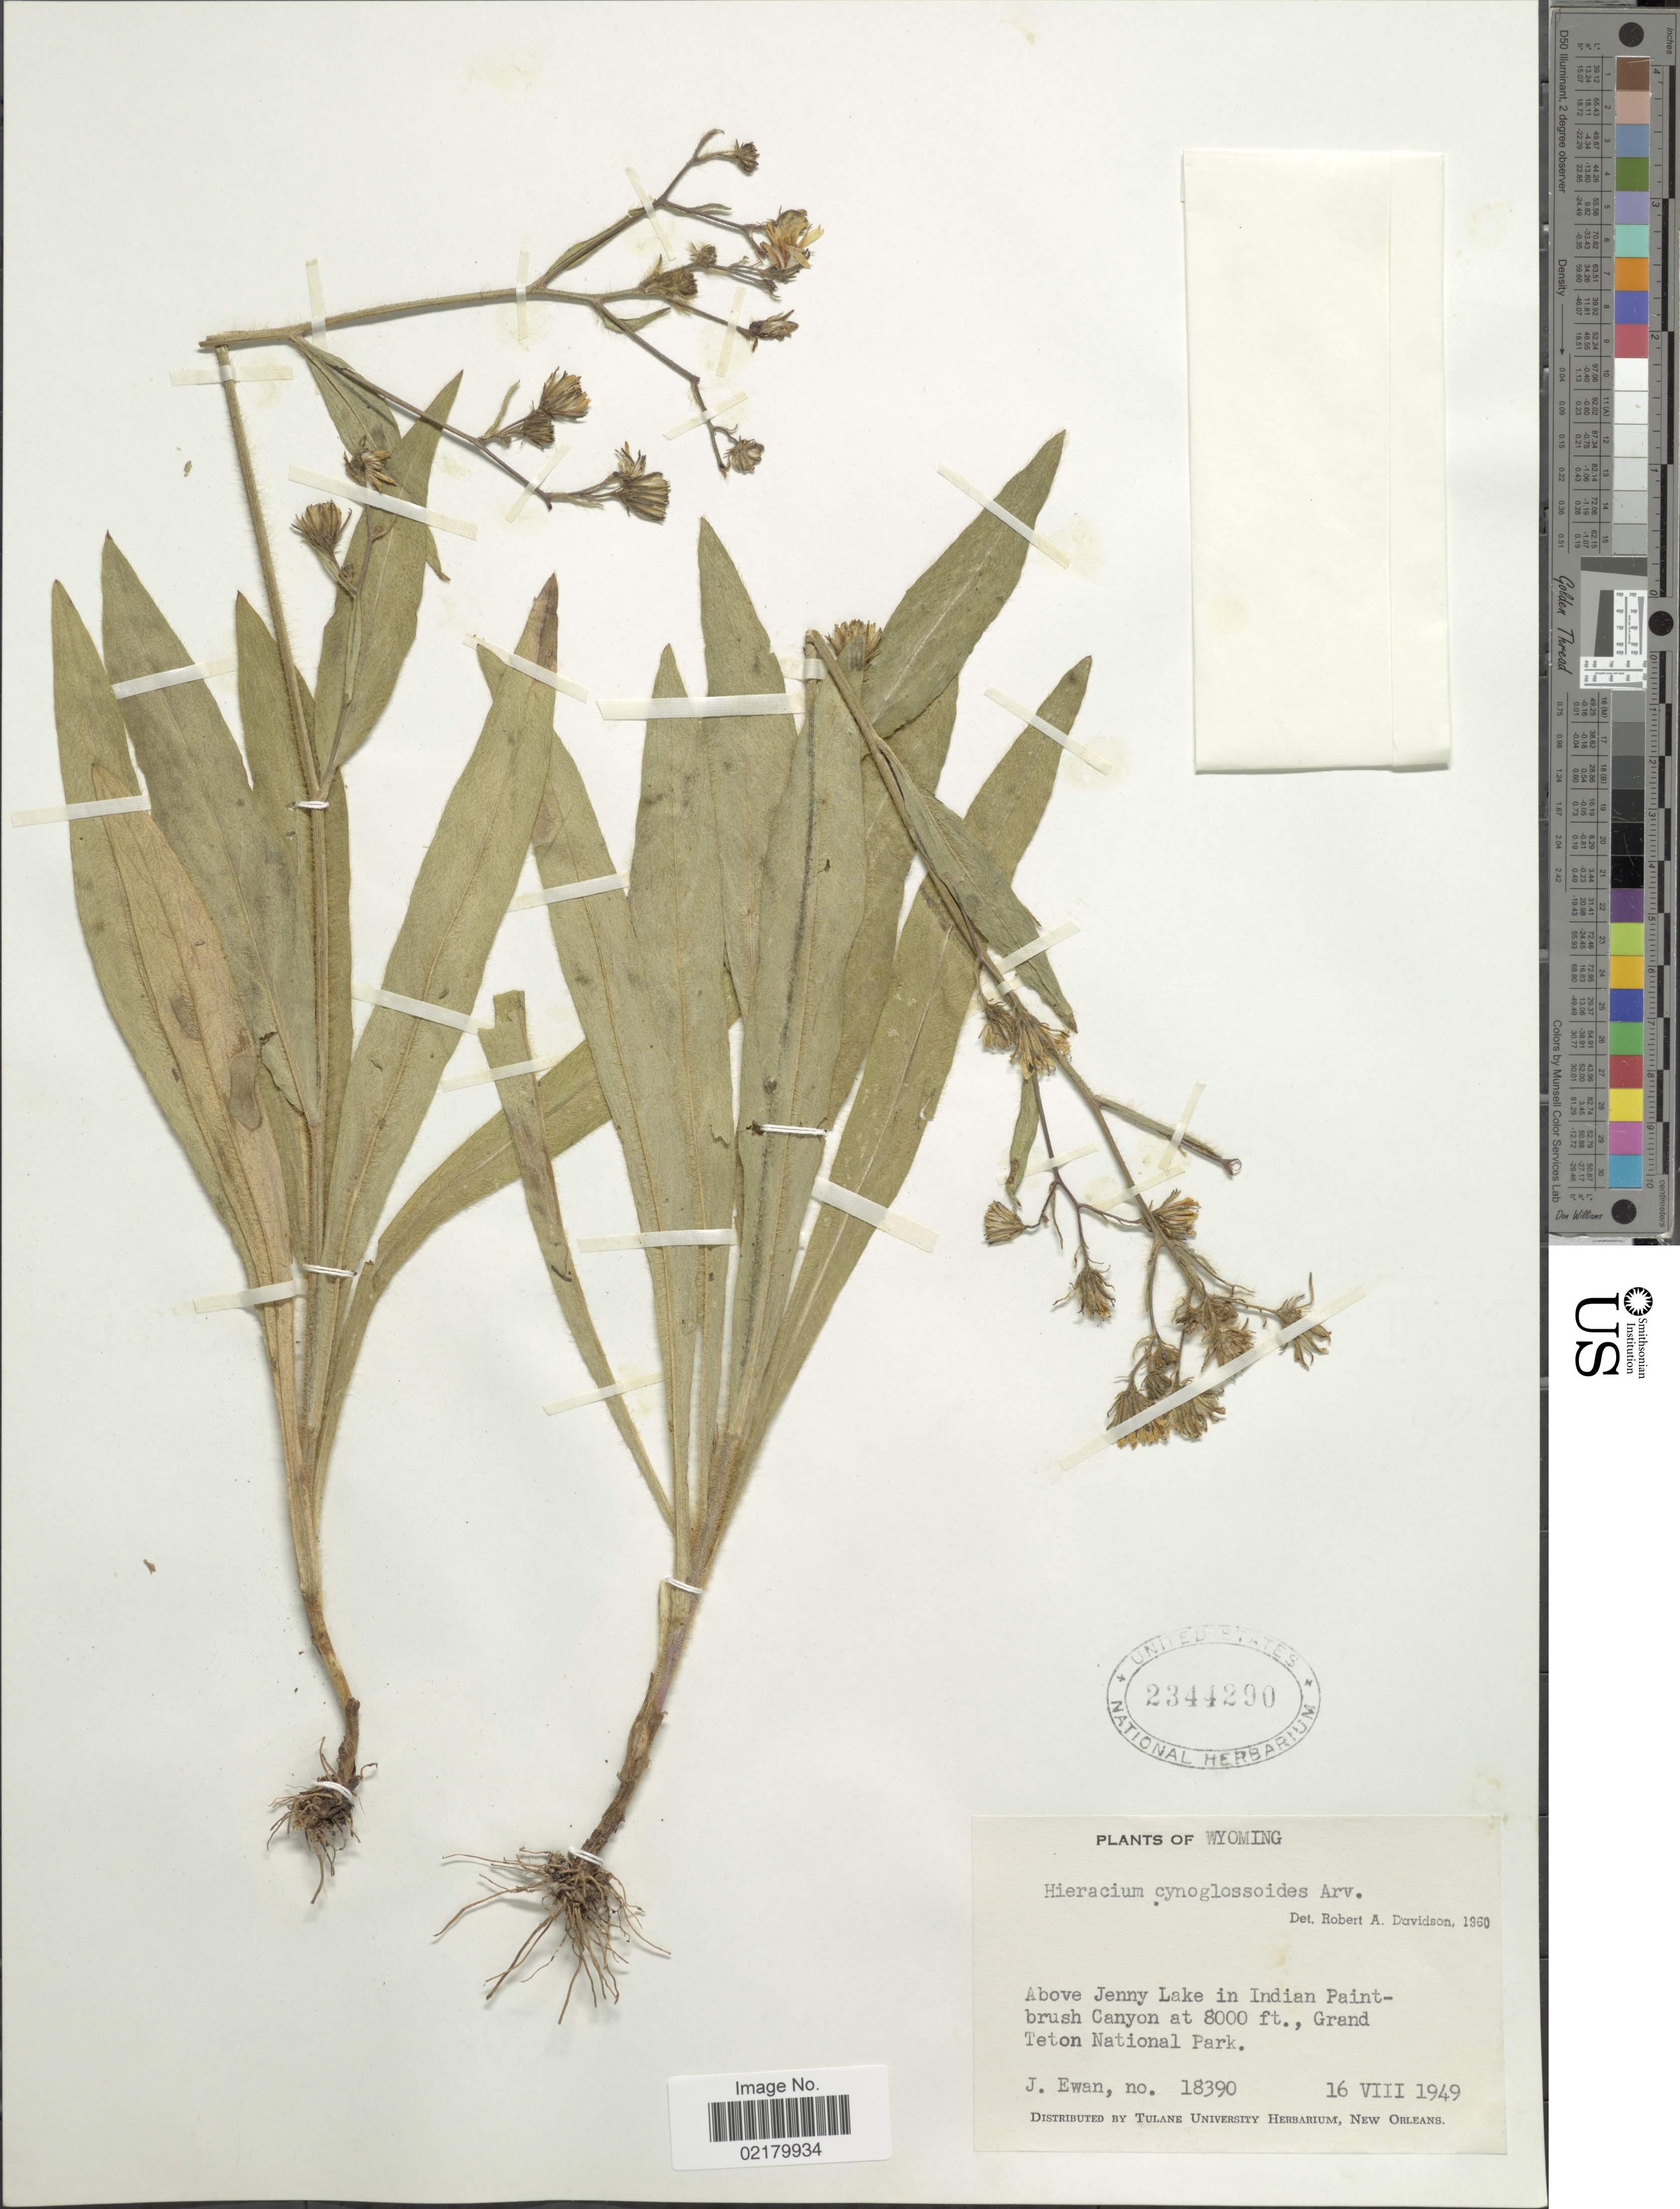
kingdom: Plantae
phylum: Tracheophyta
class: Magnoliopsida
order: Asterales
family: Asteraceae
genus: Hieracium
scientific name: Hieracium scouleri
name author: Hook.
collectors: J. A. Ewan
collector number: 18390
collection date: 1949-08-16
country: United States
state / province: Wyoming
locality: Above Jenney Lake in Indian Paintbrush Canyon., Grand Teton National Park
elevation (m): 2438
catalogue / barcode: US 2344290